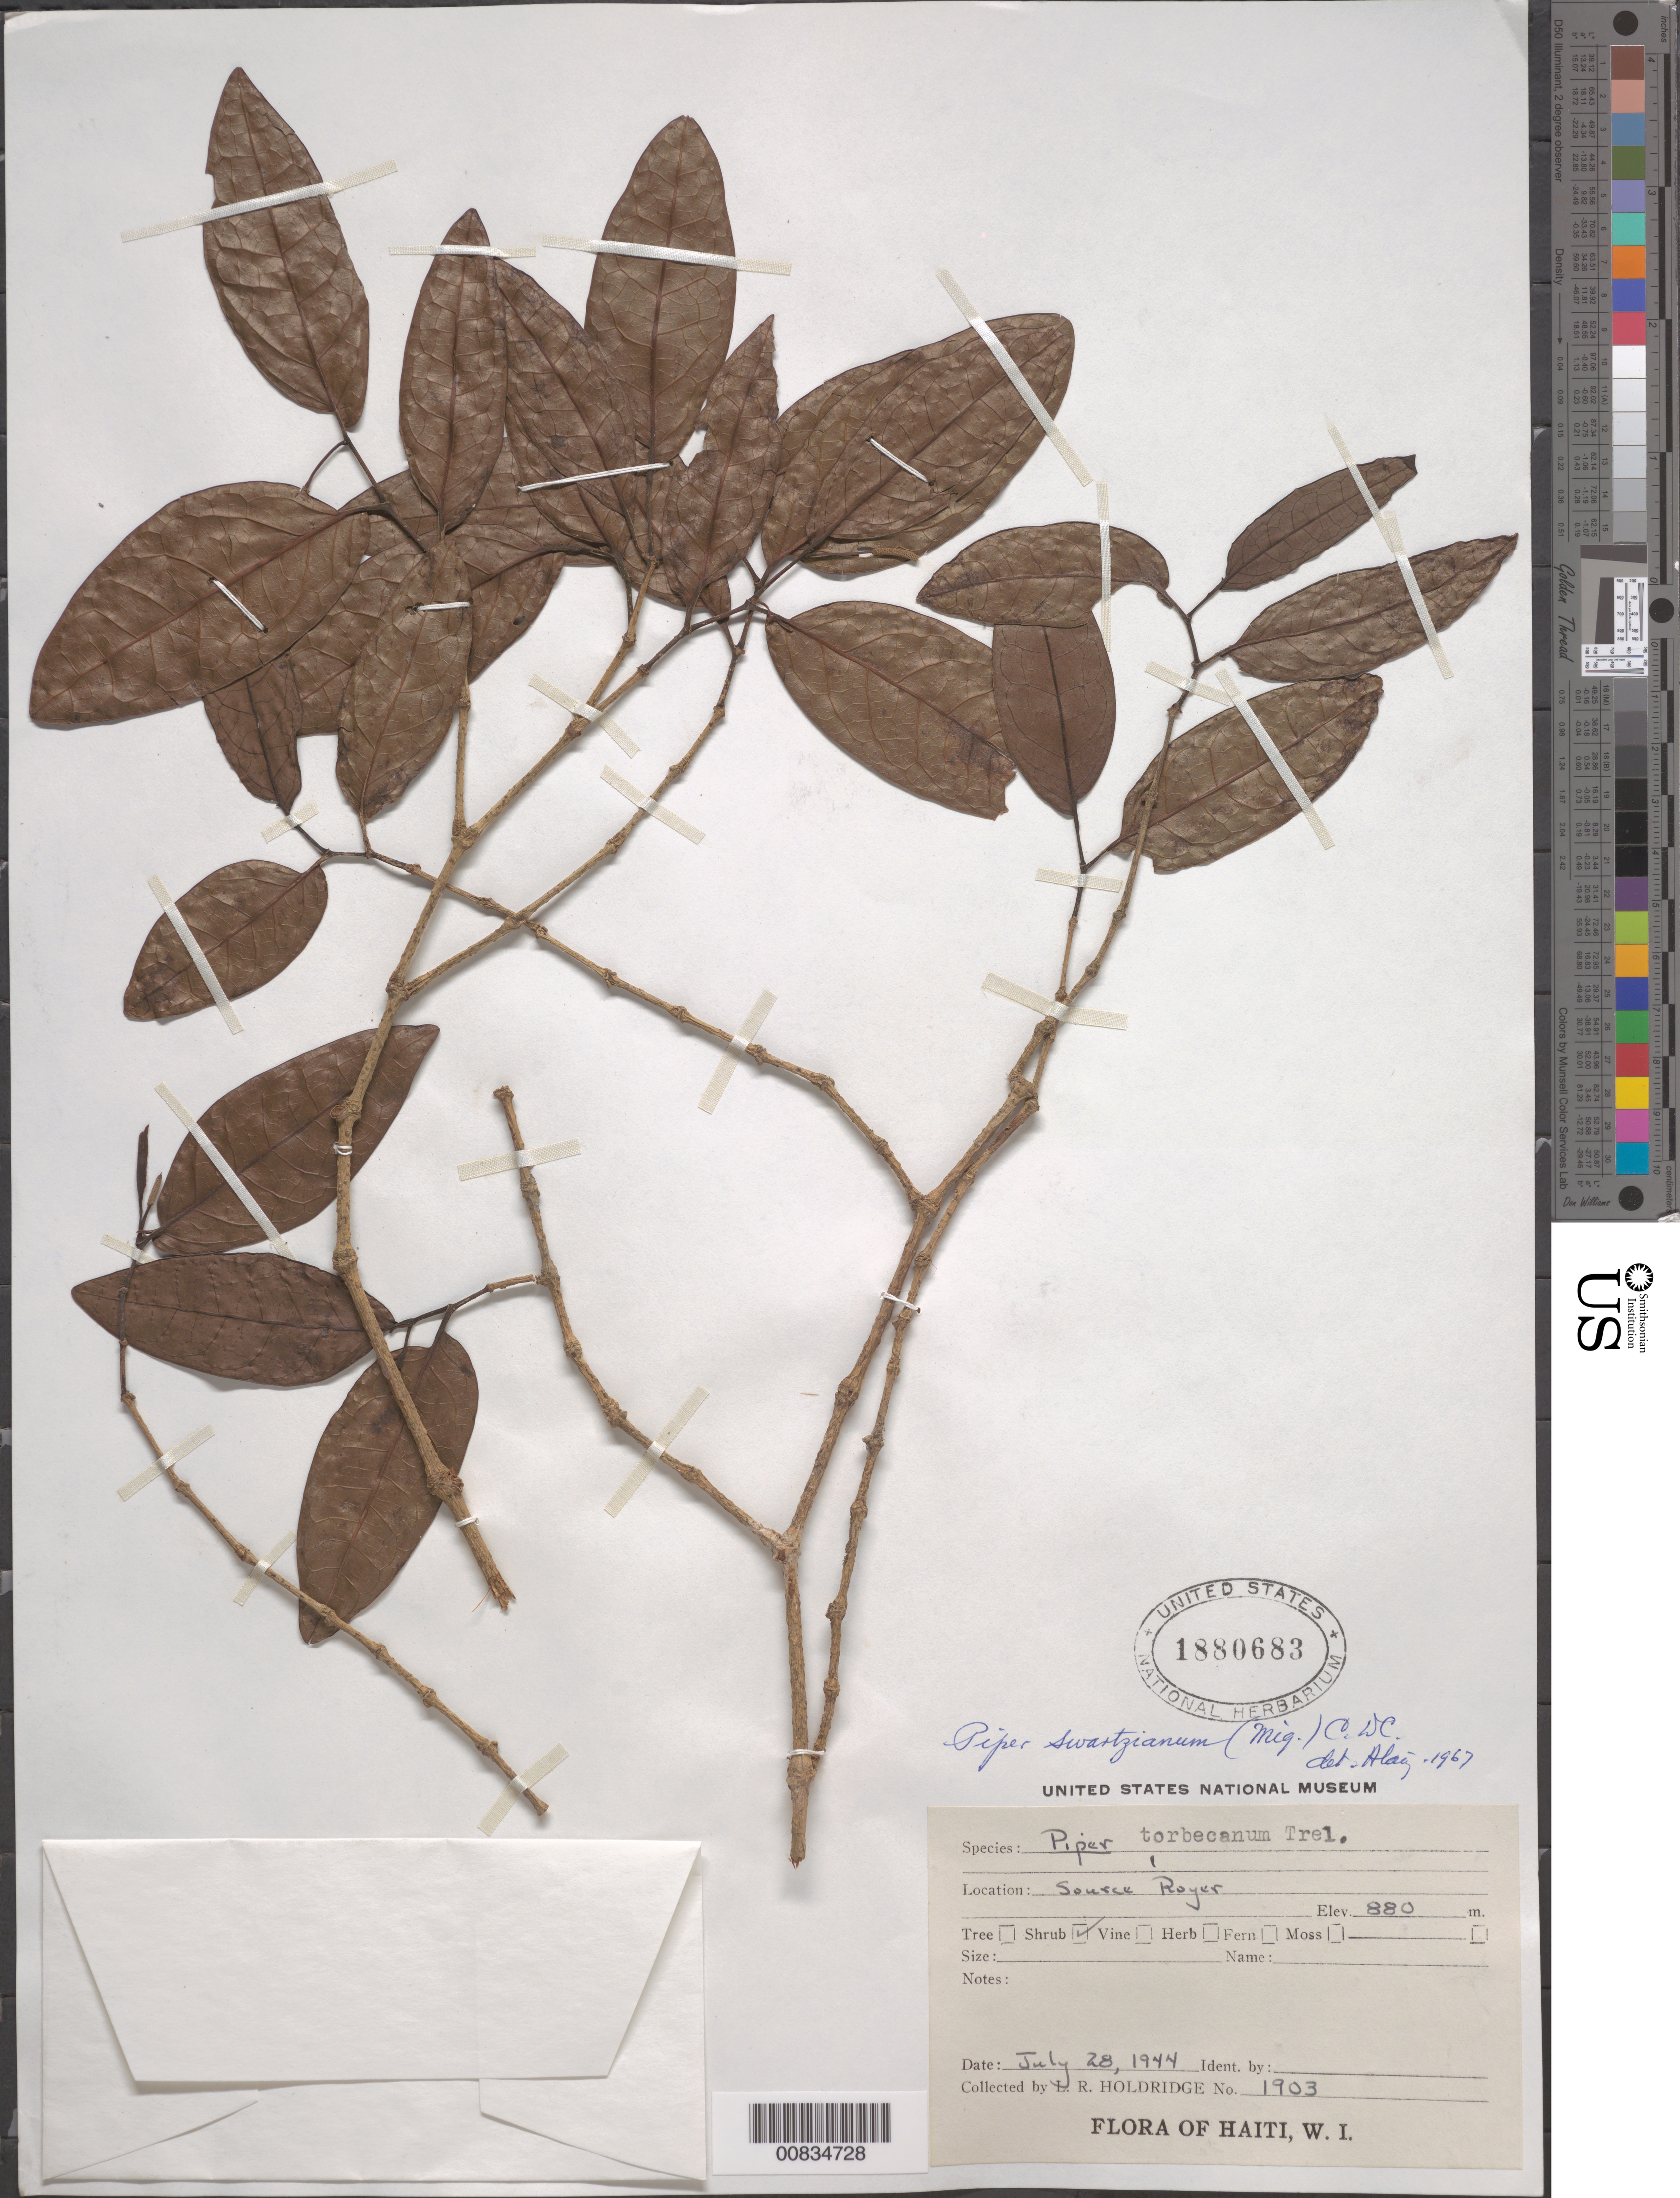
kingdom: Plantae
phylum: Tracheophyta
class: Magnoliopsida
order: Piperales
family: Piperaceae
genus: Piper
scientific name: Piper swartzianum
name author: (Miq.) C. DC.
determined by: Liogier, Alain H.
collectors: L. Holdridge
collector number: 1903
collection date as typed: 28 Jul 1944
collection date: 1944-07-28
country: Haiti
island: Hispaniola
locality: Source Royer.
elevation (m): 880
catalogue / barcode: US 1880683